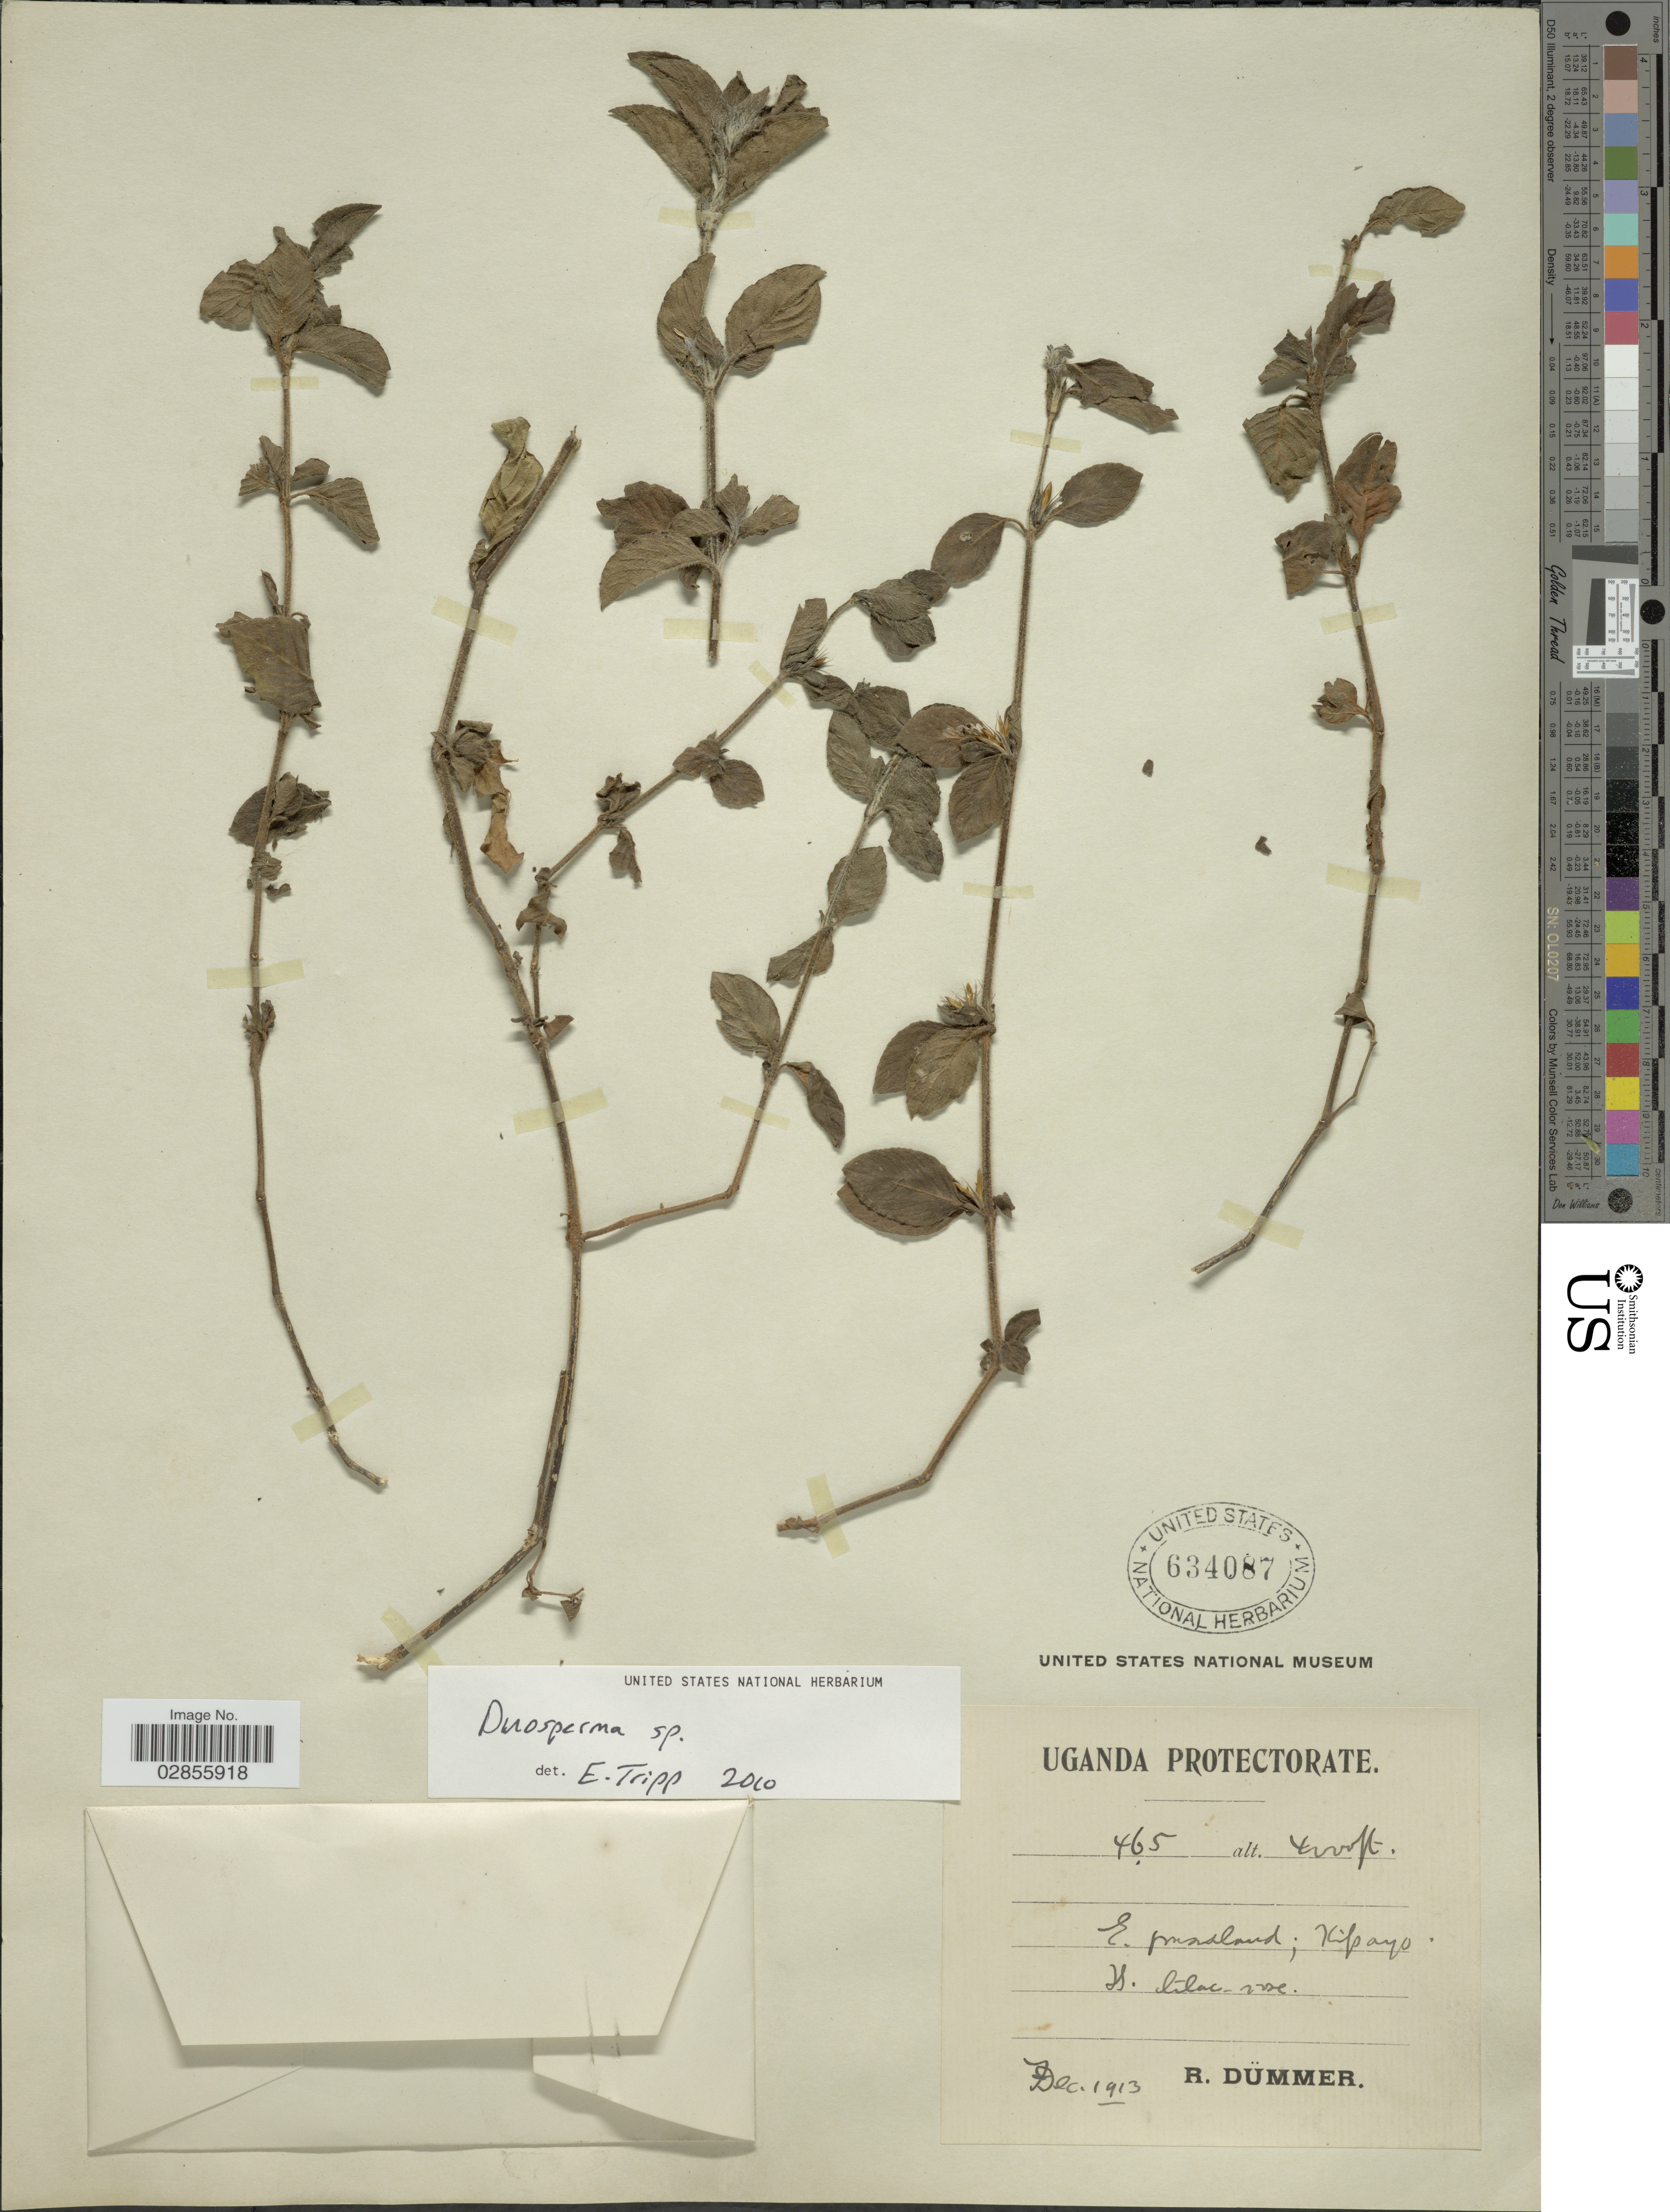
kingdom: Plantae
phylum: Tracheophyta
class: Magnoliopsida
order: Lamiales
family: Acanthaceae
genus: Duosperma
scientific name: Duosperma sp.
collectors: R. A. Dümmer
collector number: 465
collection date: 1913-12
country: Uganda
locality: E. pondland; Kipayo.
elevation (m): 1219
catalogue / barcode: US 634087